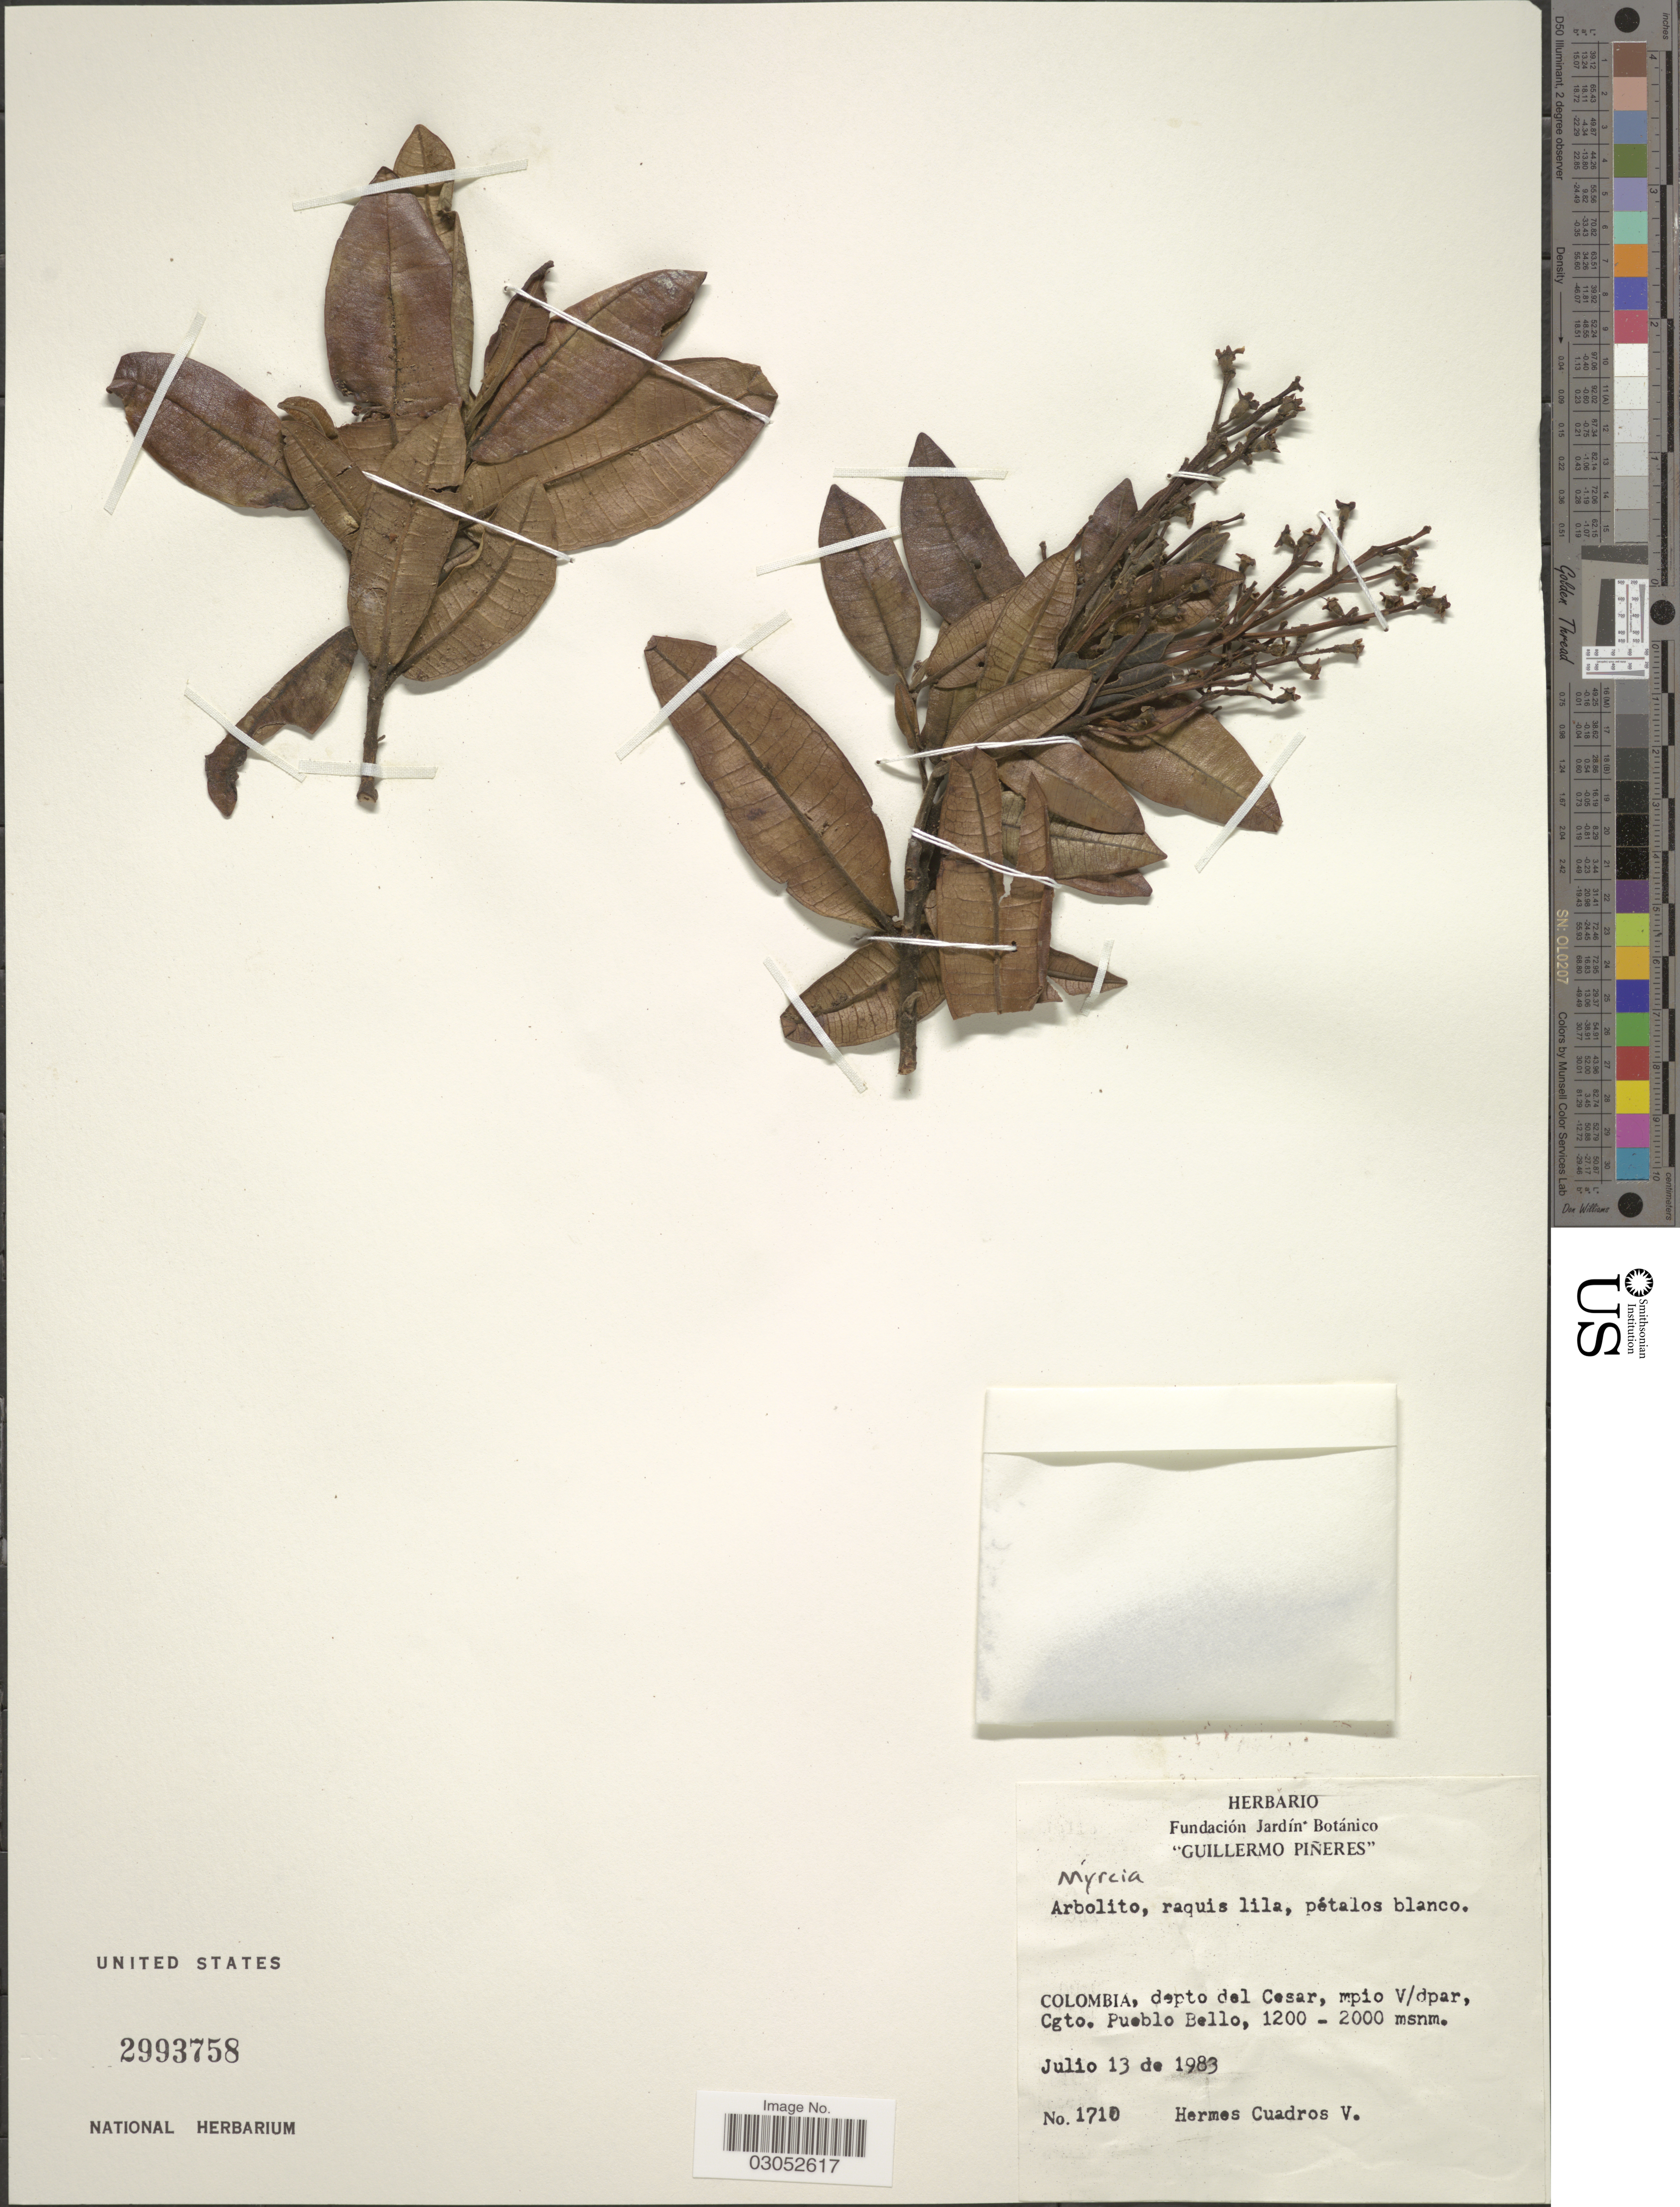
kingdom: Plantae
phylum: Tracheophyta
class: Magnoliopsida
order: Myrtales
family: Myrtaceae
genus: Myrcia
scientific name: Myrcia sp.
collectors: H. Cuadros V.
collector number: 1710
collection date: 1983-07-13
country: Colombia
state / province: Cesar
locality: Depto del Cesar, mpio V/dpar, Cgto. Pueblo Bello.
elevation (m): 1200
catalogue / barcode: US 2993758